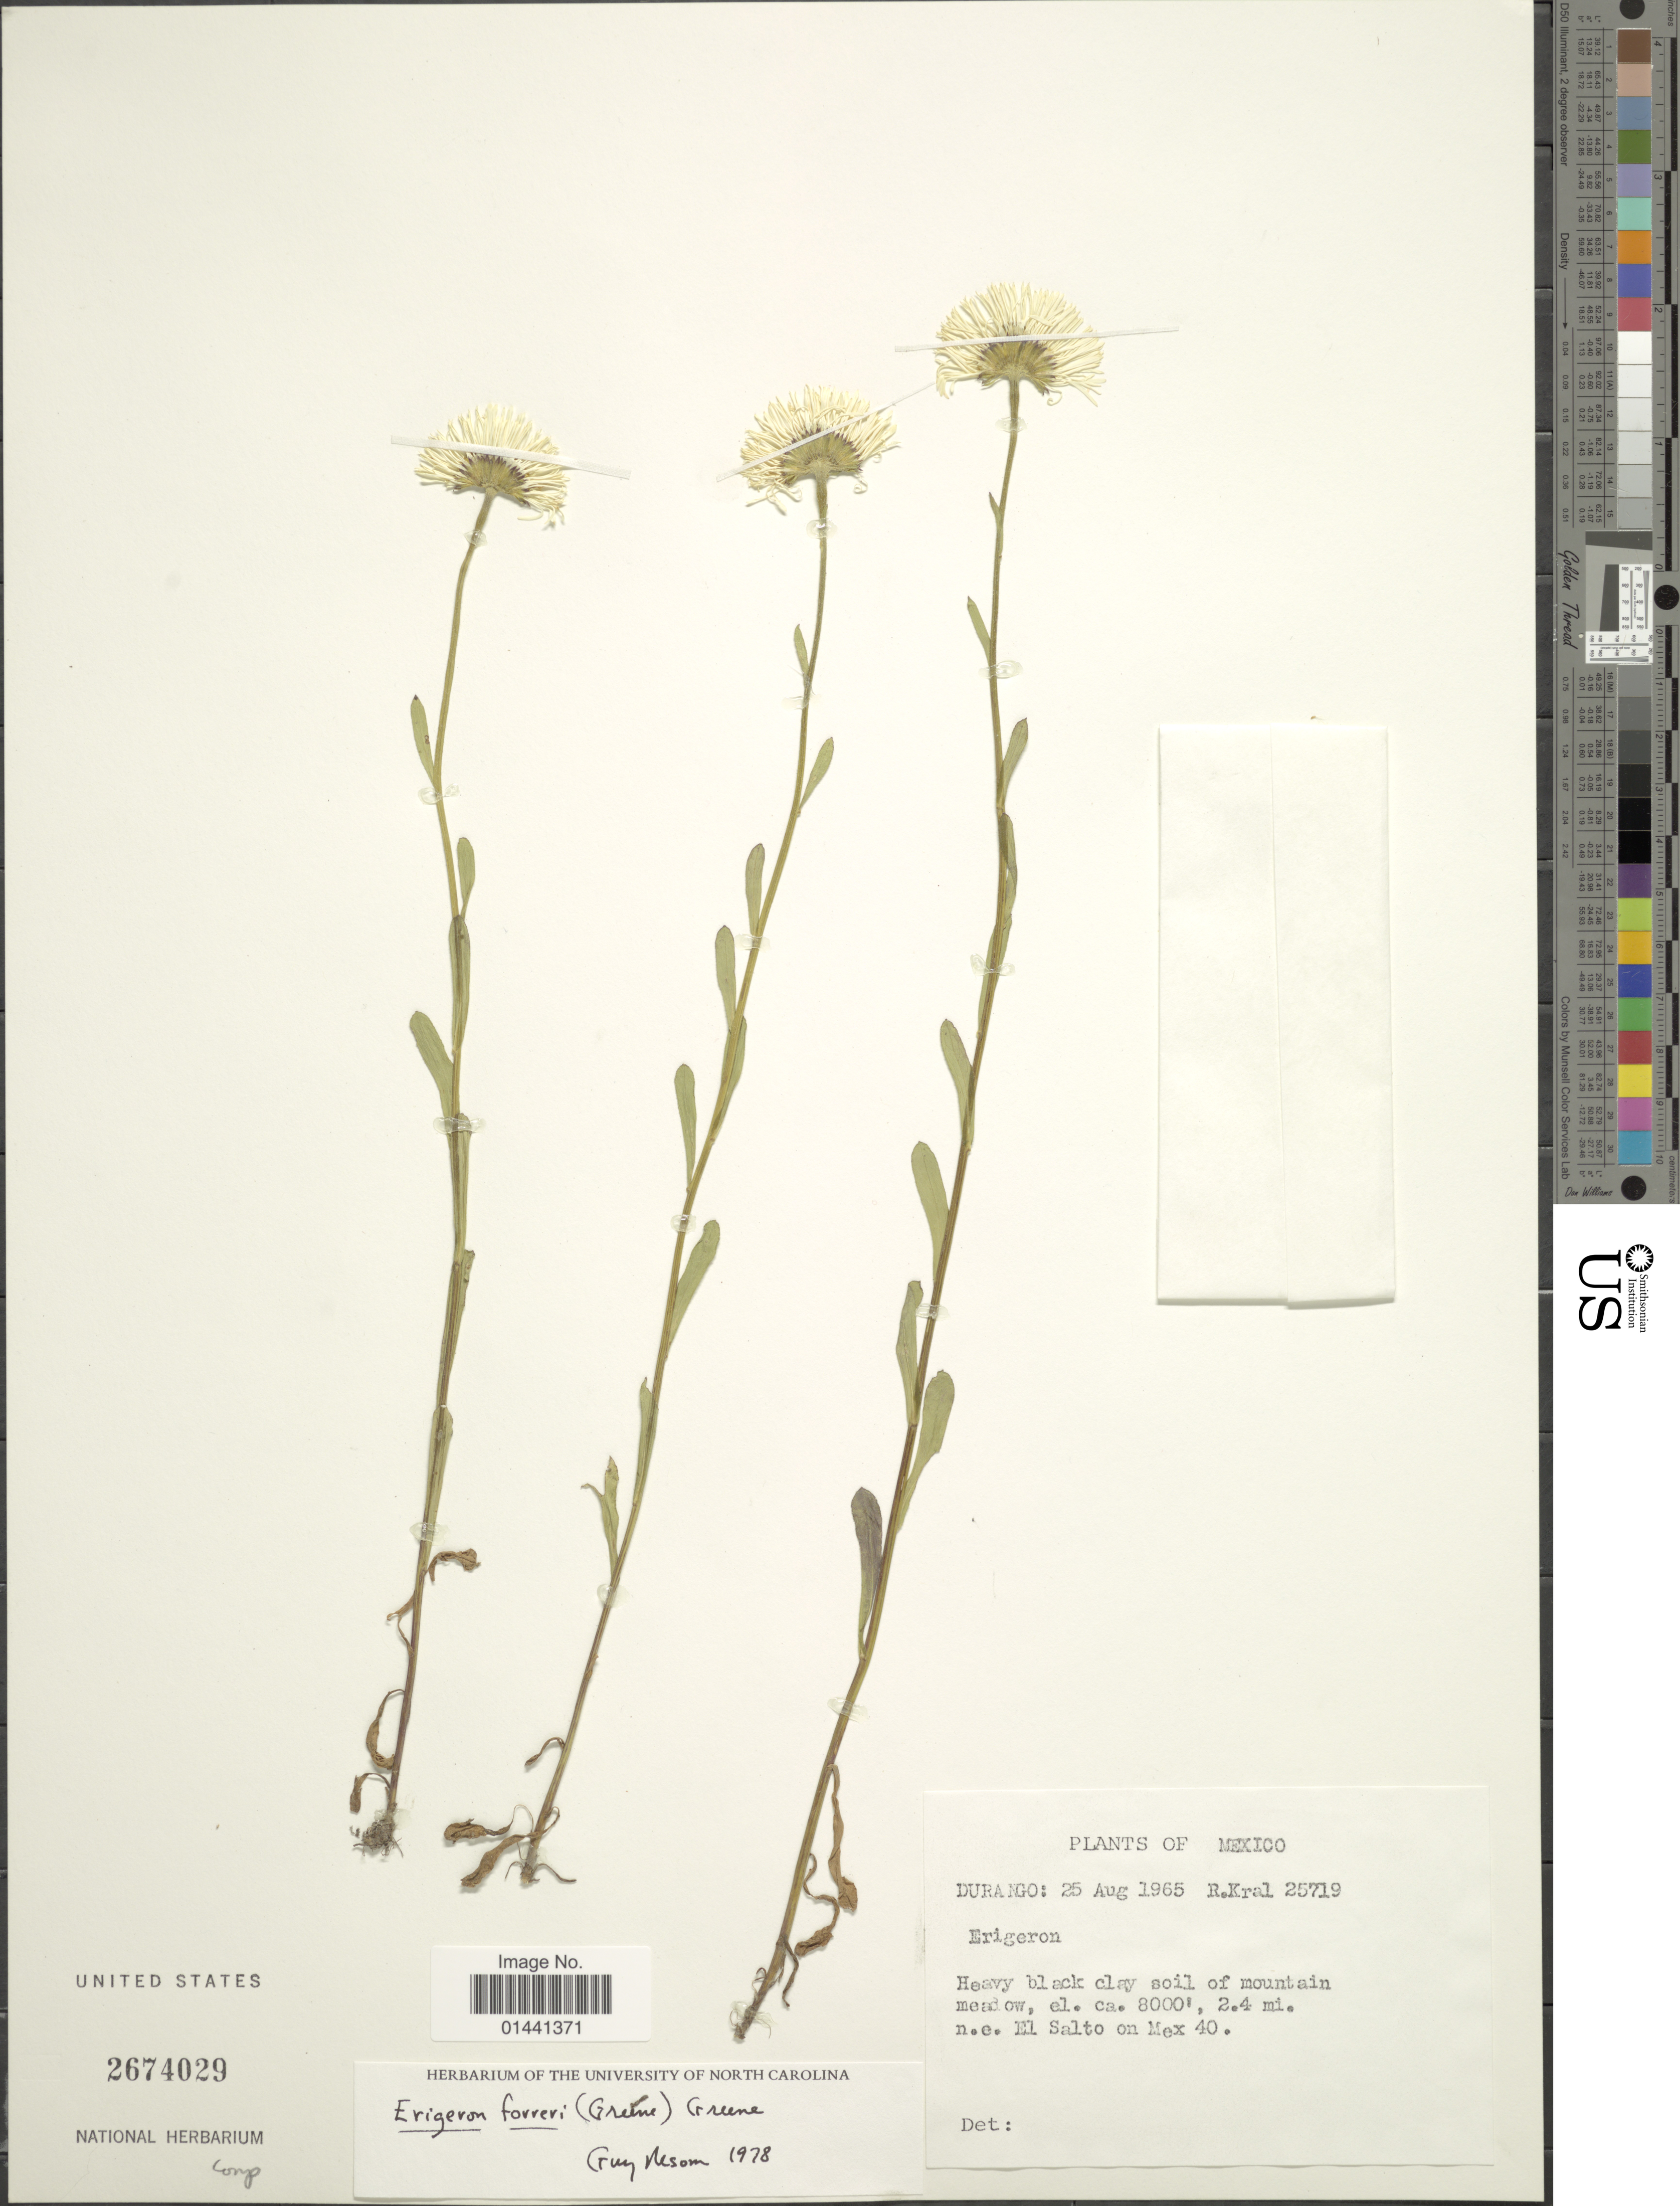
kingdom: Plantae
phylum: Tracheophyta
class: Magnoliopsida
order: Asterales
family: Asteraceae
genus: Erigeron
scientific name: Erigeron forreri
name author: (Greene) Greene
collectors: R. Kral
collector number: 25719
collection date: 1965-08-25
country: Mexico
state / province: Durango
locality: Heavy black clay soil mountain meadow, 2.4 mi. n.e. El Salto on Mex 40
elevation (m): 2438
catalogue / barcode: US 2674029